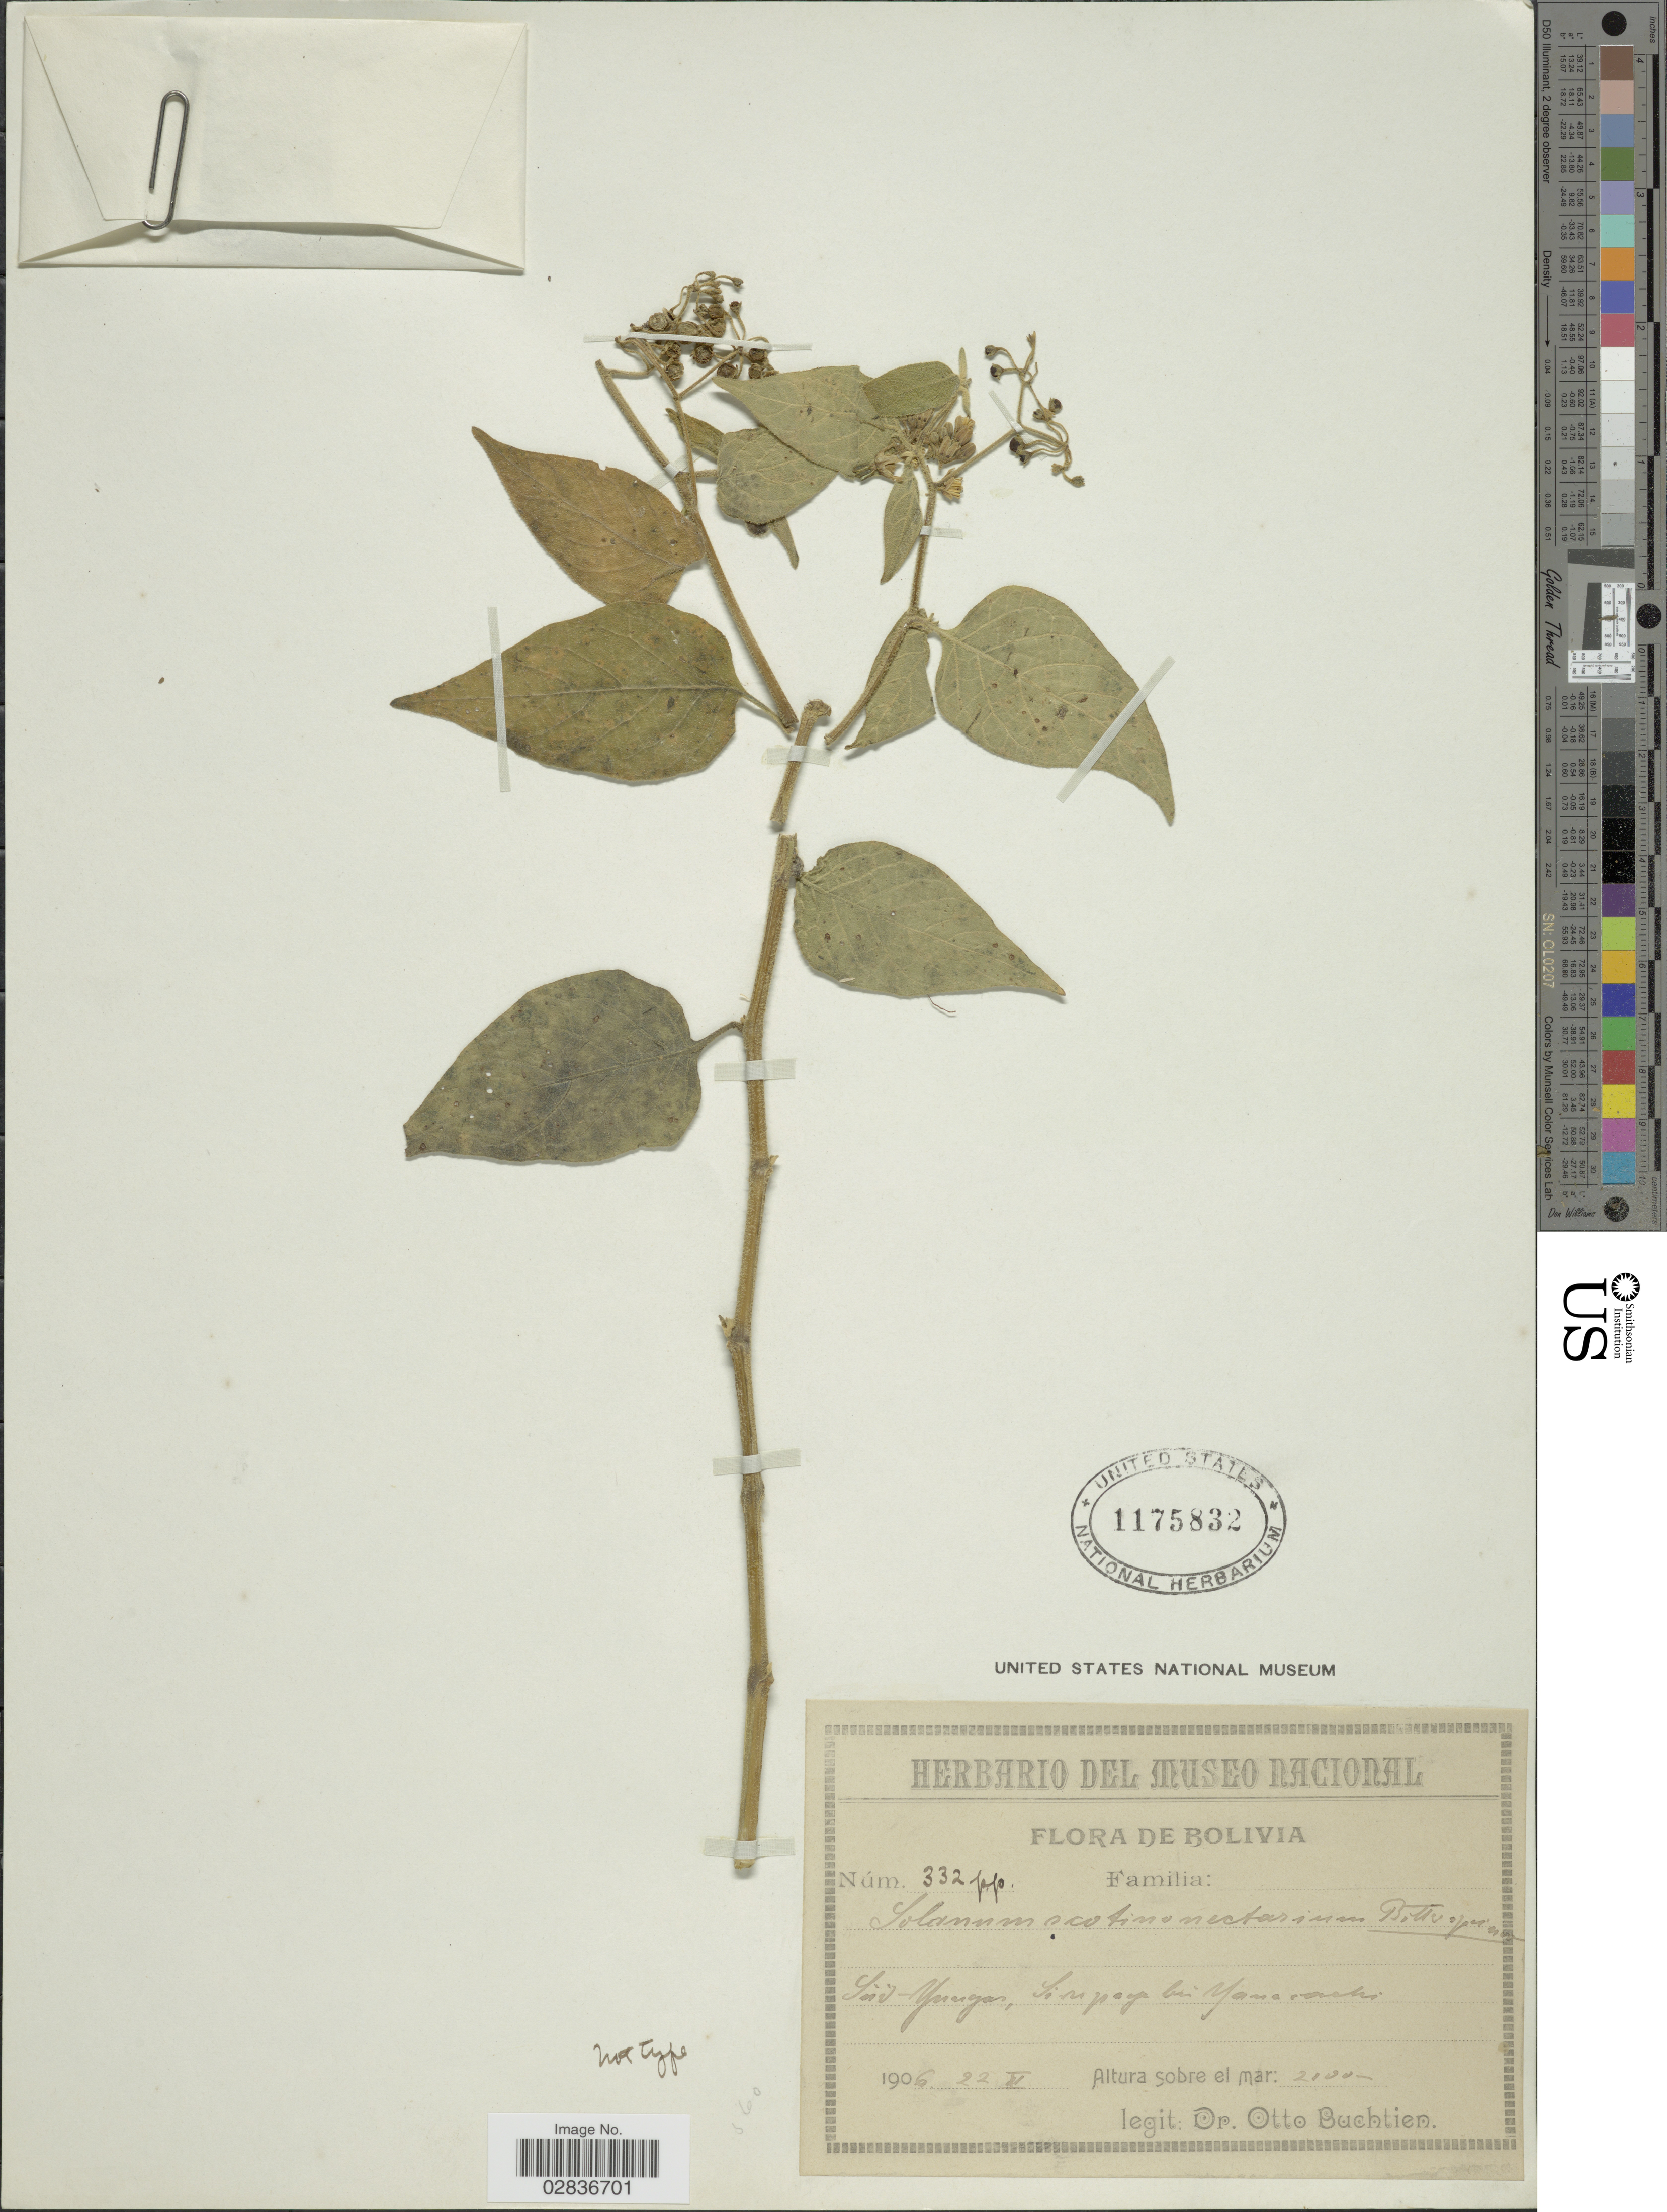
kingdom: Plantae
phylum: Tracheophyta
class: Magnoliopsida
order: Solanales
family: Solanaceae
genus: Solanum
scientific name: Solanum scotinonectarium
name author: Bitter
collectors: O. Buchtien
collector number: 332pp.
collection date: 1906-11-22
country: Bolivia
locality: Süd-Yungas, Sirupoya bei Yanacachi.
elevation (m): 2100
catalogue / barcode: US 1175832